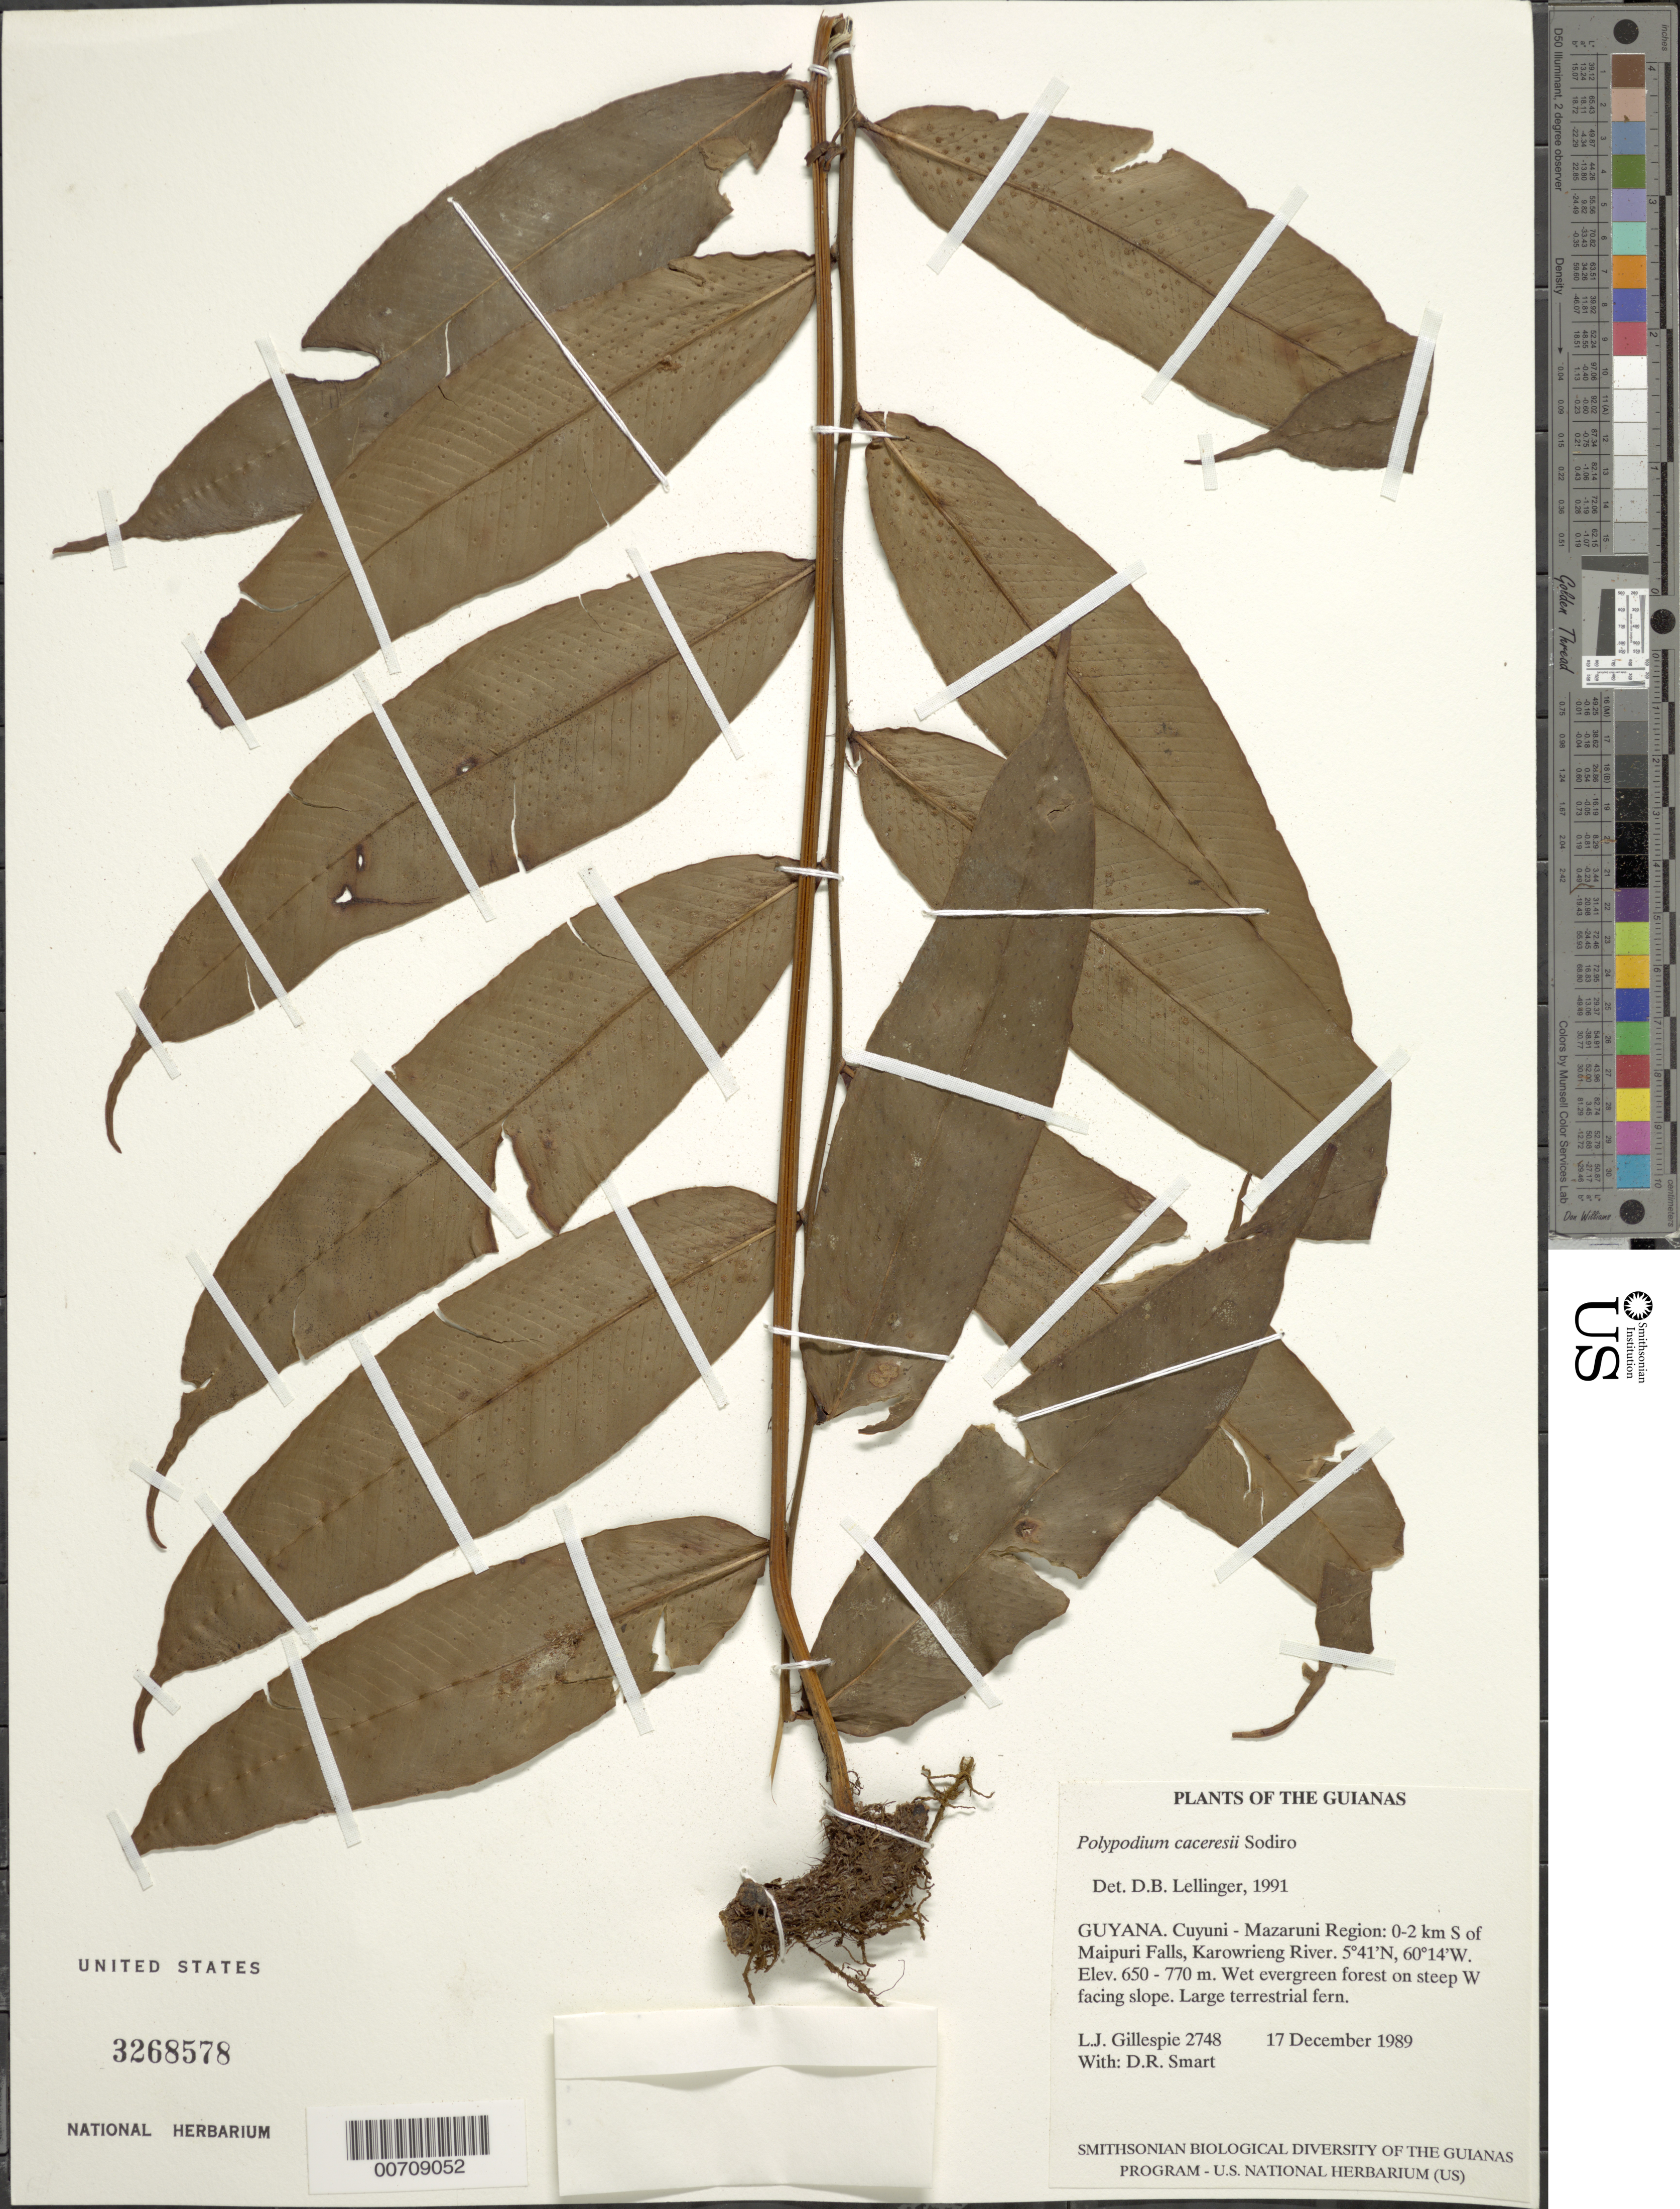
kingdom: Plantae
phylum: Tracheophyta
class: Polypodiopsida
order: Polypodiales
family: Polypodiaceae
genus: Serpocaulon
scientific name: Serpocaulon caceresii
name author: A.R. Sm.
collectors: L. J. Gillespie & D. R. Smart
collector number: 2748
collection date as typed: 17 December 1989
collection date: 1989-12-17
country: Guyana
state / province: Cuyuni-Mazaruni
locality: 0-2 km S of Maipuri Falls, Karowrieng River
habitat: Wet evergreen forest on steep W facing slope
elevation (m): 650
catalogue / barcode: US 3268578